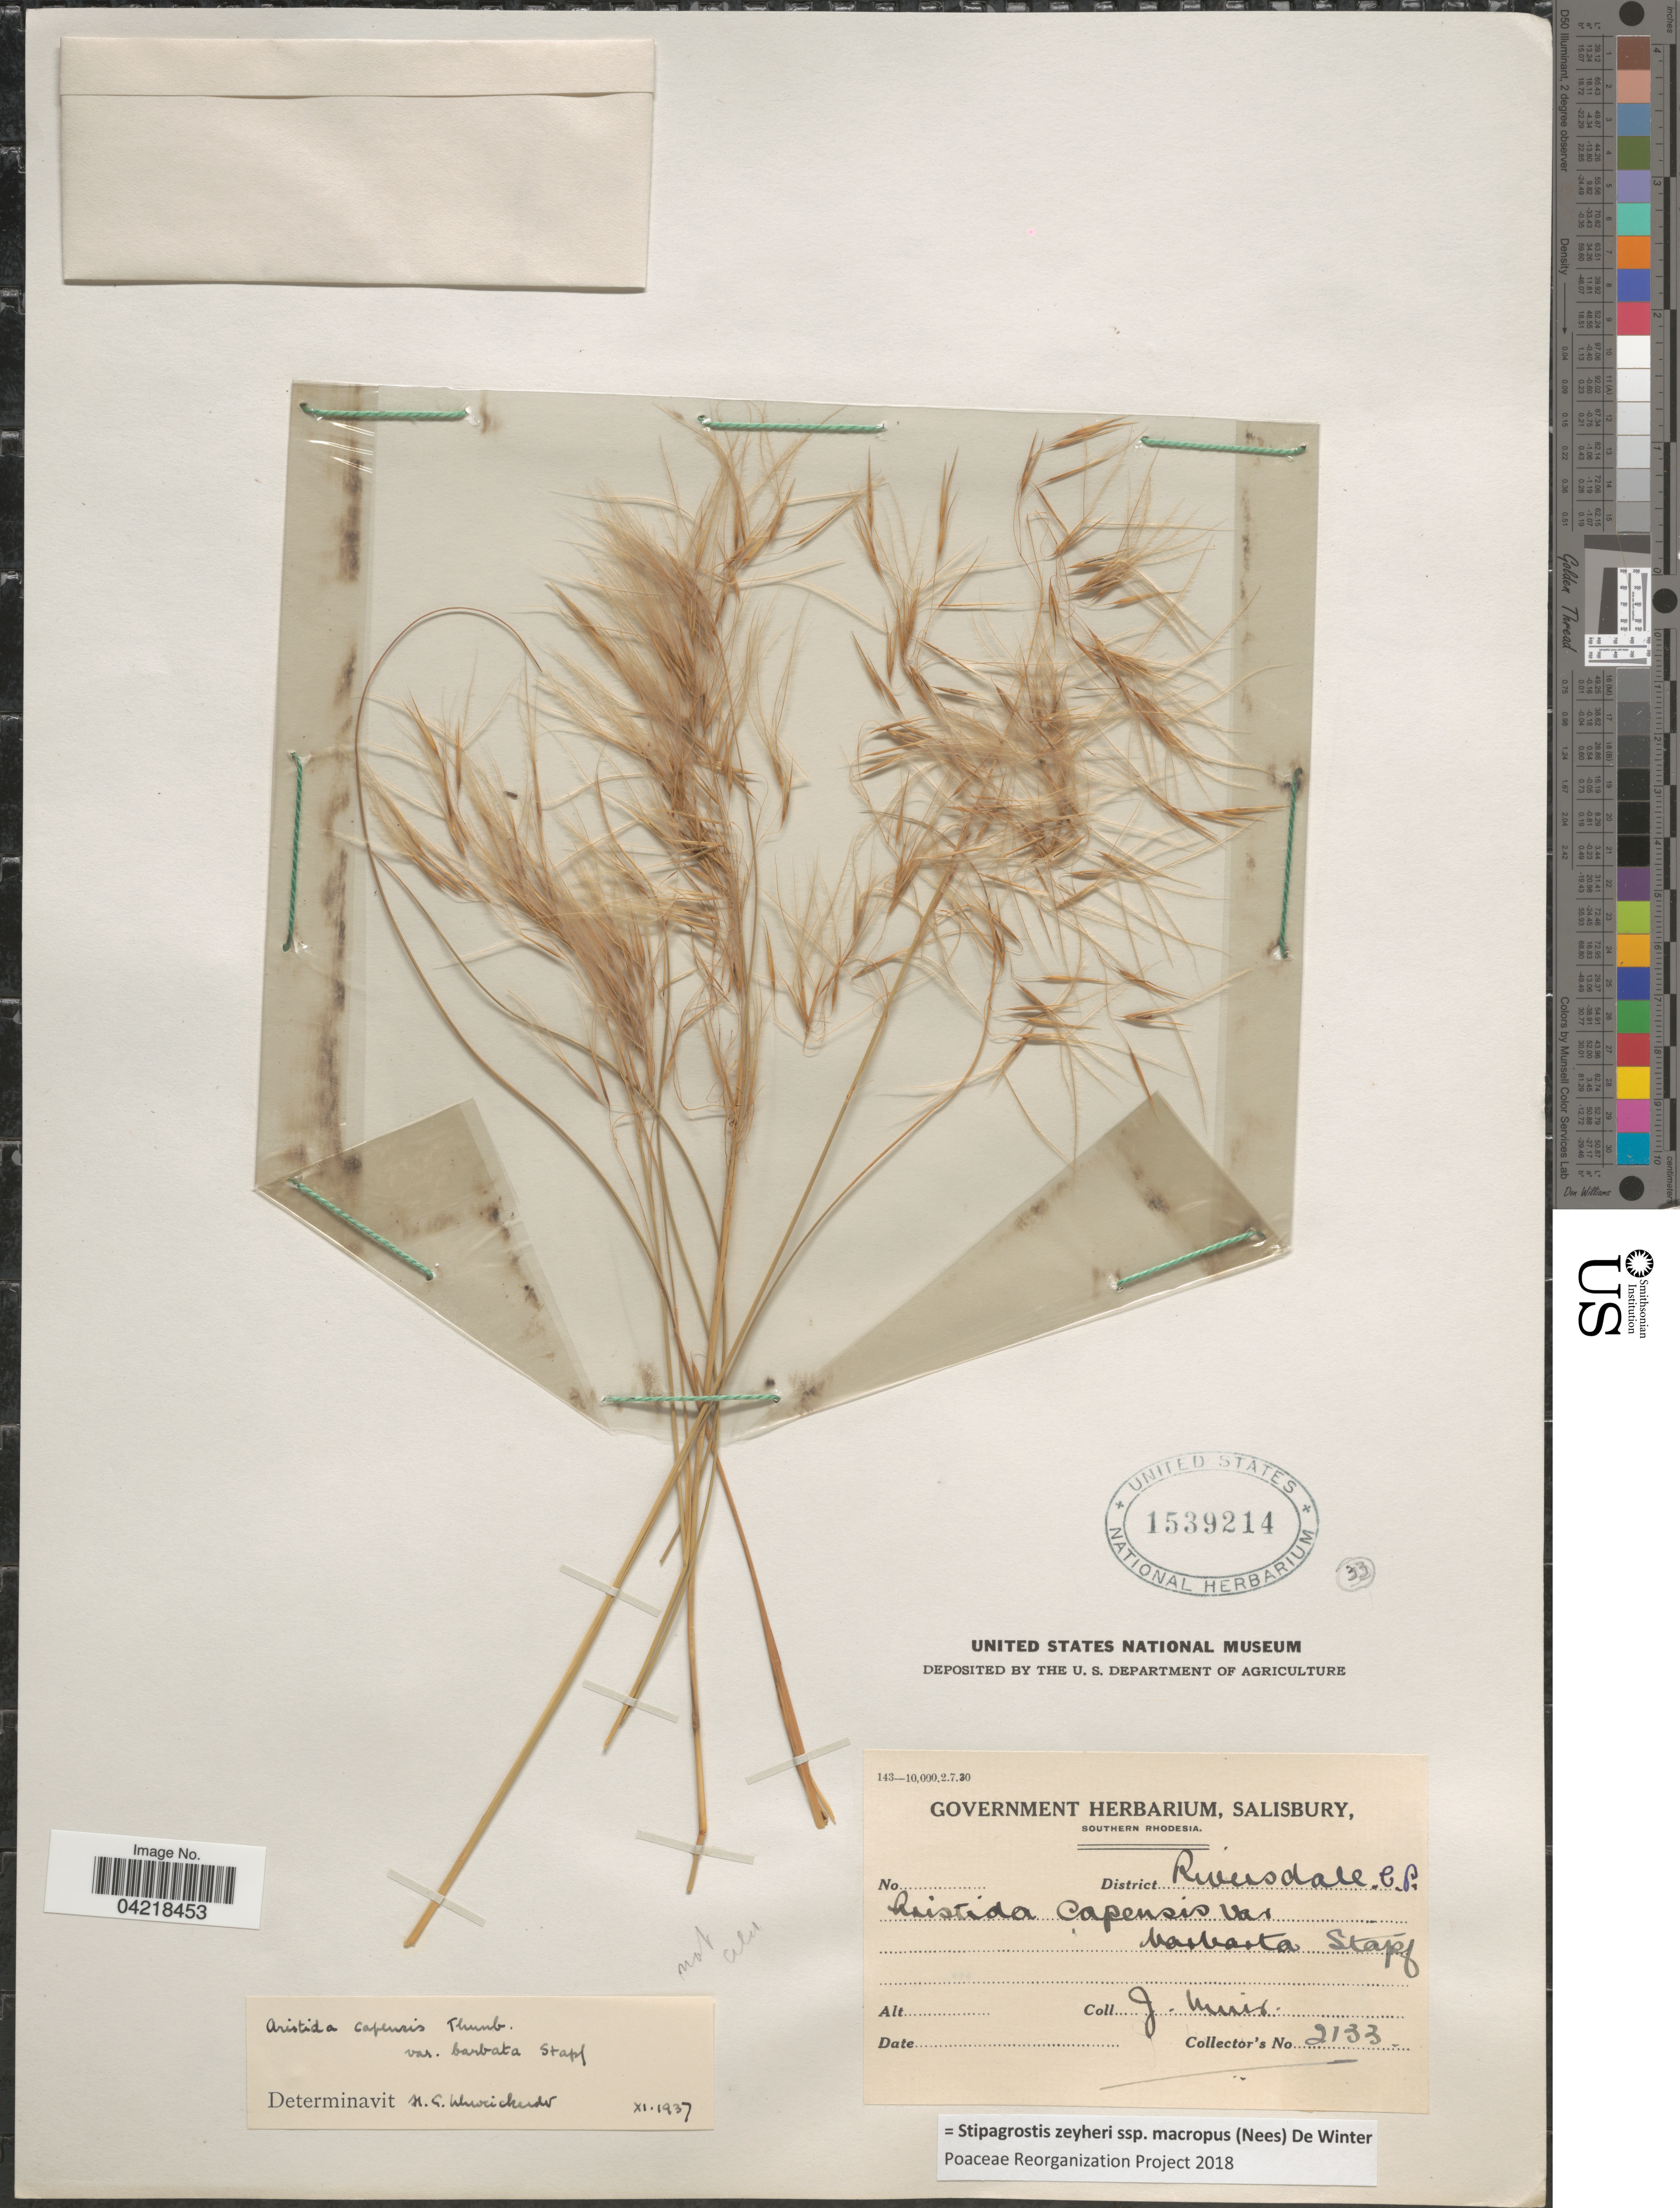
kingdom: Plantae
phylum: Tracheophyta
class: Liliopsida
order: Poales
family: Poaceae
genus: Stipagrostis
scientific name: Stipagrostis zeyheri subsp. macropus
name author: (Nees) De Winter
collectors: J. Muir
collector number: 2133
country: South Africa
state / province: Western Cape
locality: District Riversdale. C. P.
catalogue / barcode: US 1539214